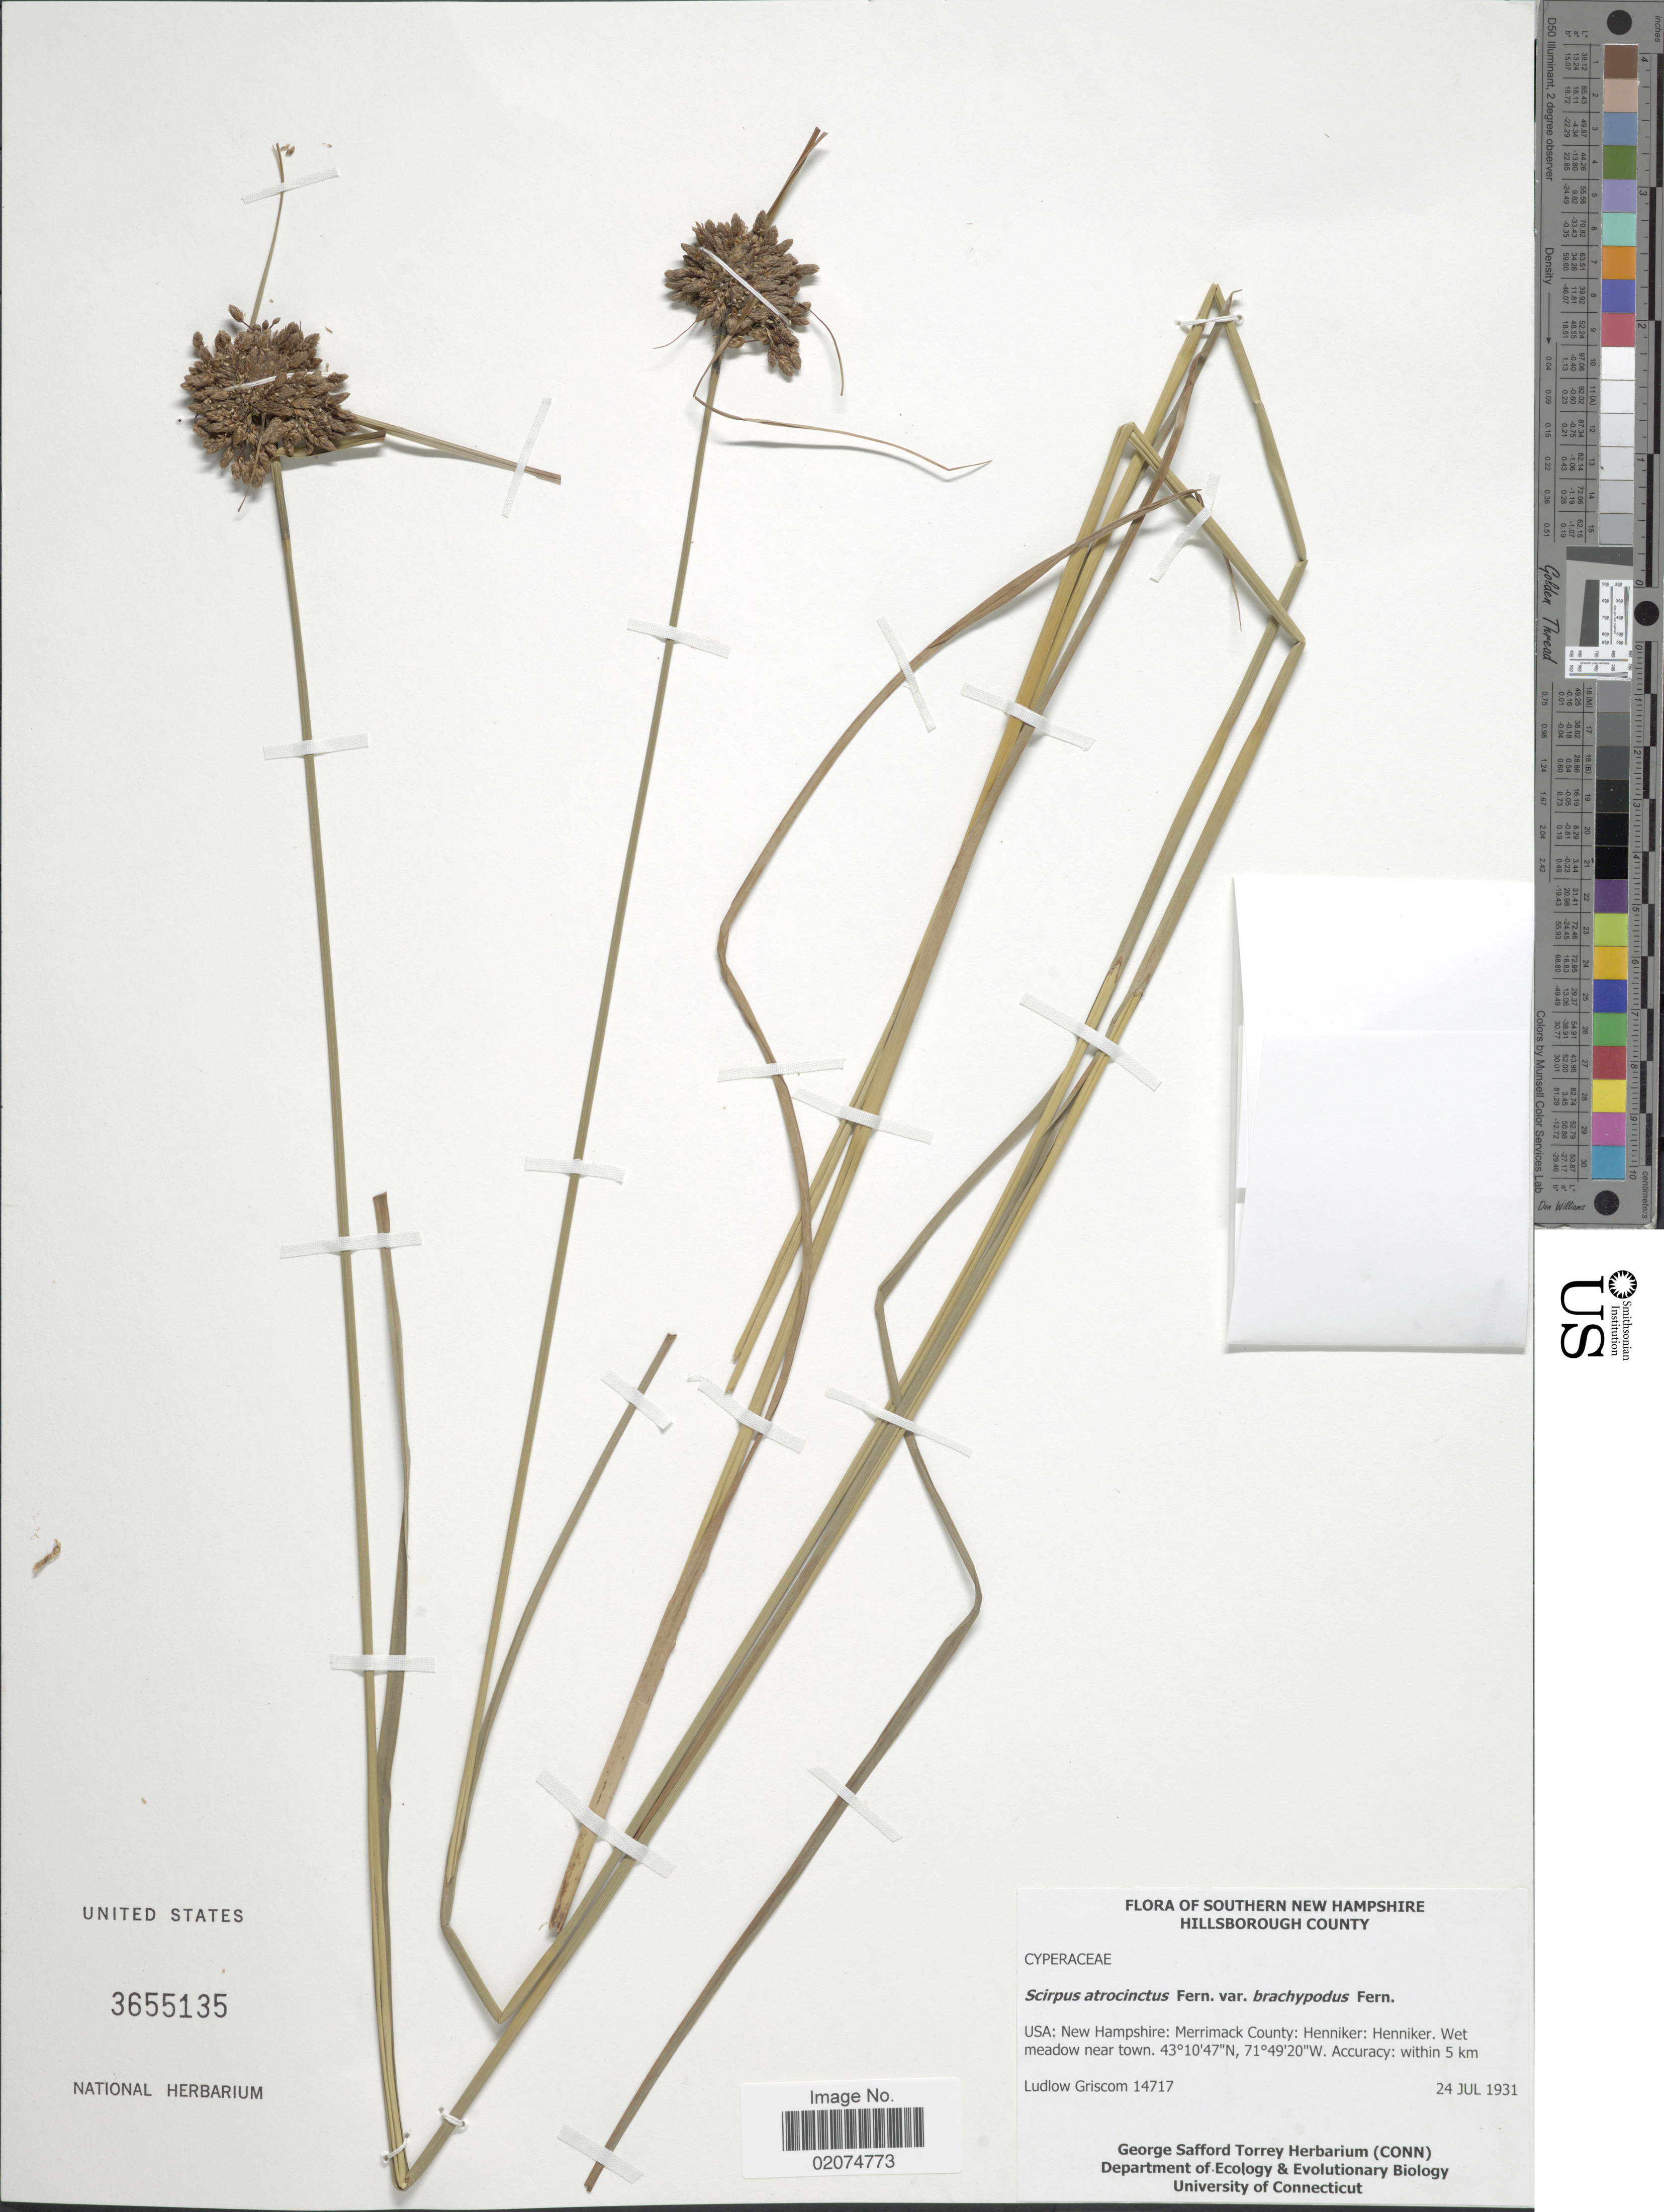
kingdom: Plantae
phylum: Tracheophyta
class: Liliopsida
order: Poales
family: Cyperaceae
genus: Scirpus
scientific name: Scirpus atrocinctus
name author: Fernald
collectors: L. Griscom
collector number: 14717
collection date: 1931-07-24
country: United States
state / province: New Hampshire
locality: Southern New Hampshire, Hillsborougj County, USA, Merrimack County, Henniker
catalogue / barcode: US 3655135